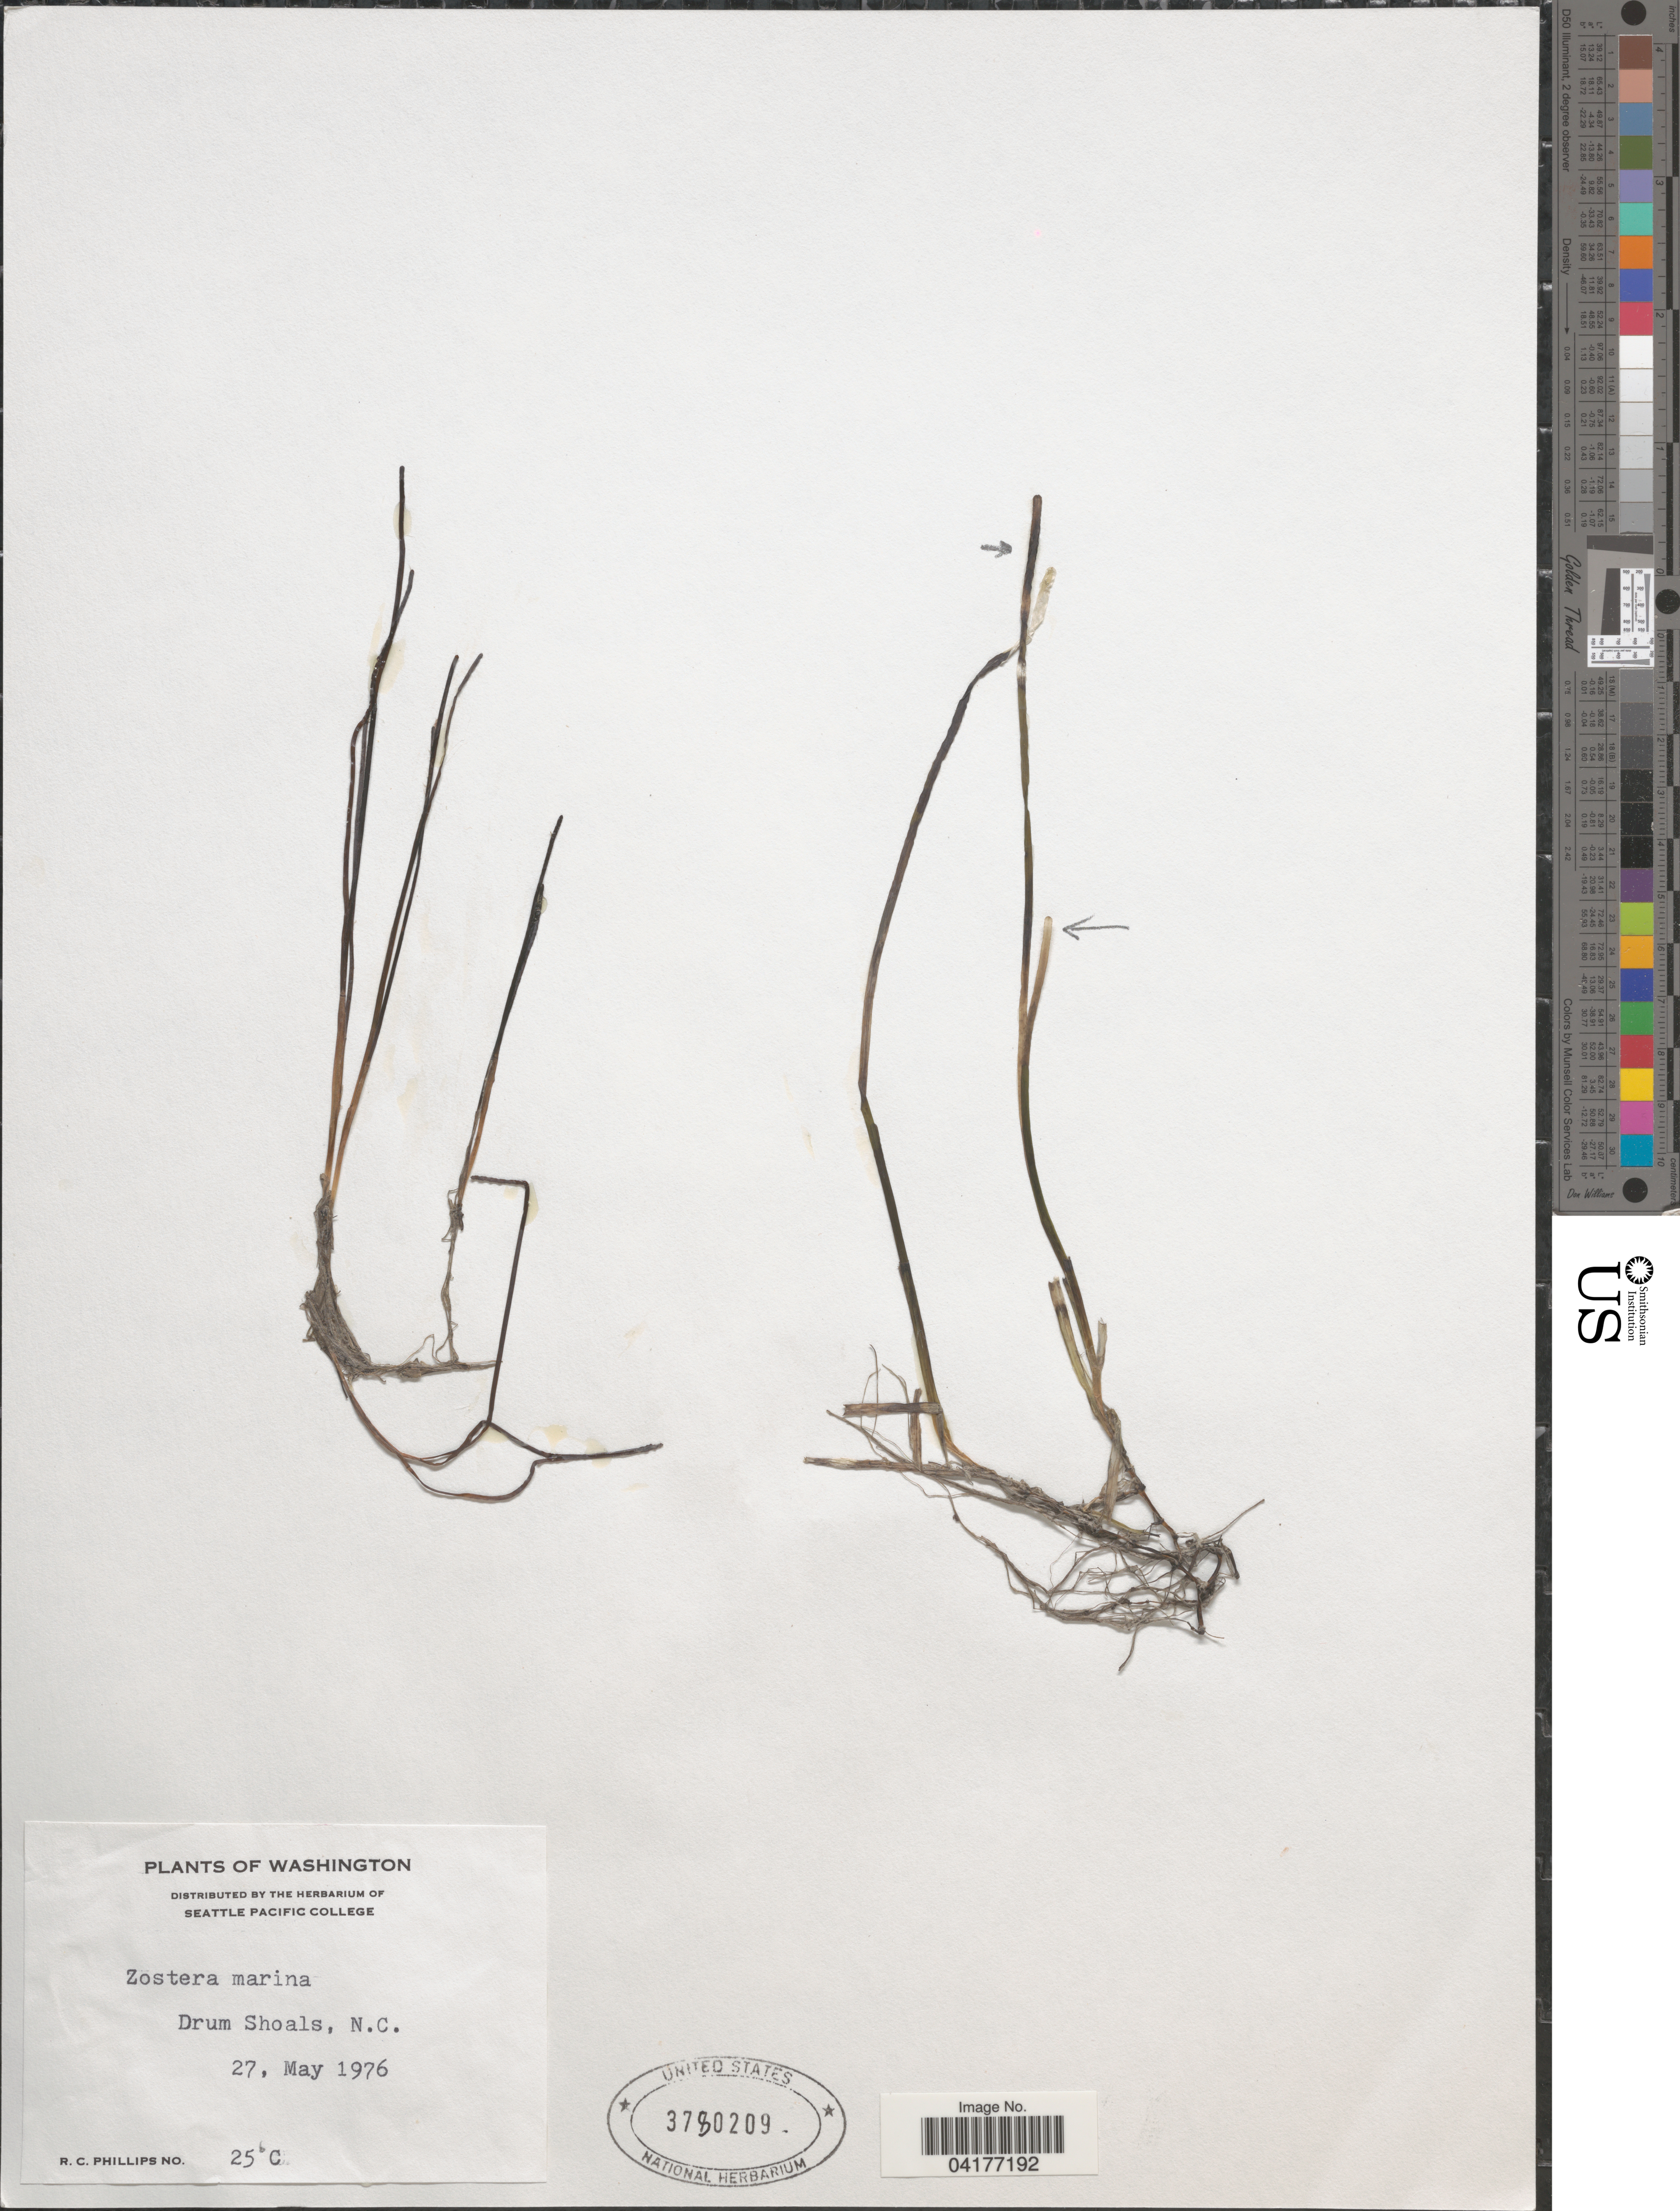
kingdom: Plantae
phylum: Tracheophyta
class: Liliopsida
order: Alismatales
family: Zosteraceae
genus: Zostera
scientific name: Zostera marina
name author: L.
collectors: R. C. Phillips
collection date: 1976-05-27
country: United States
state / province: North Carolina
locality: Drum Shoals.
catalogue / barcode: US 3780209